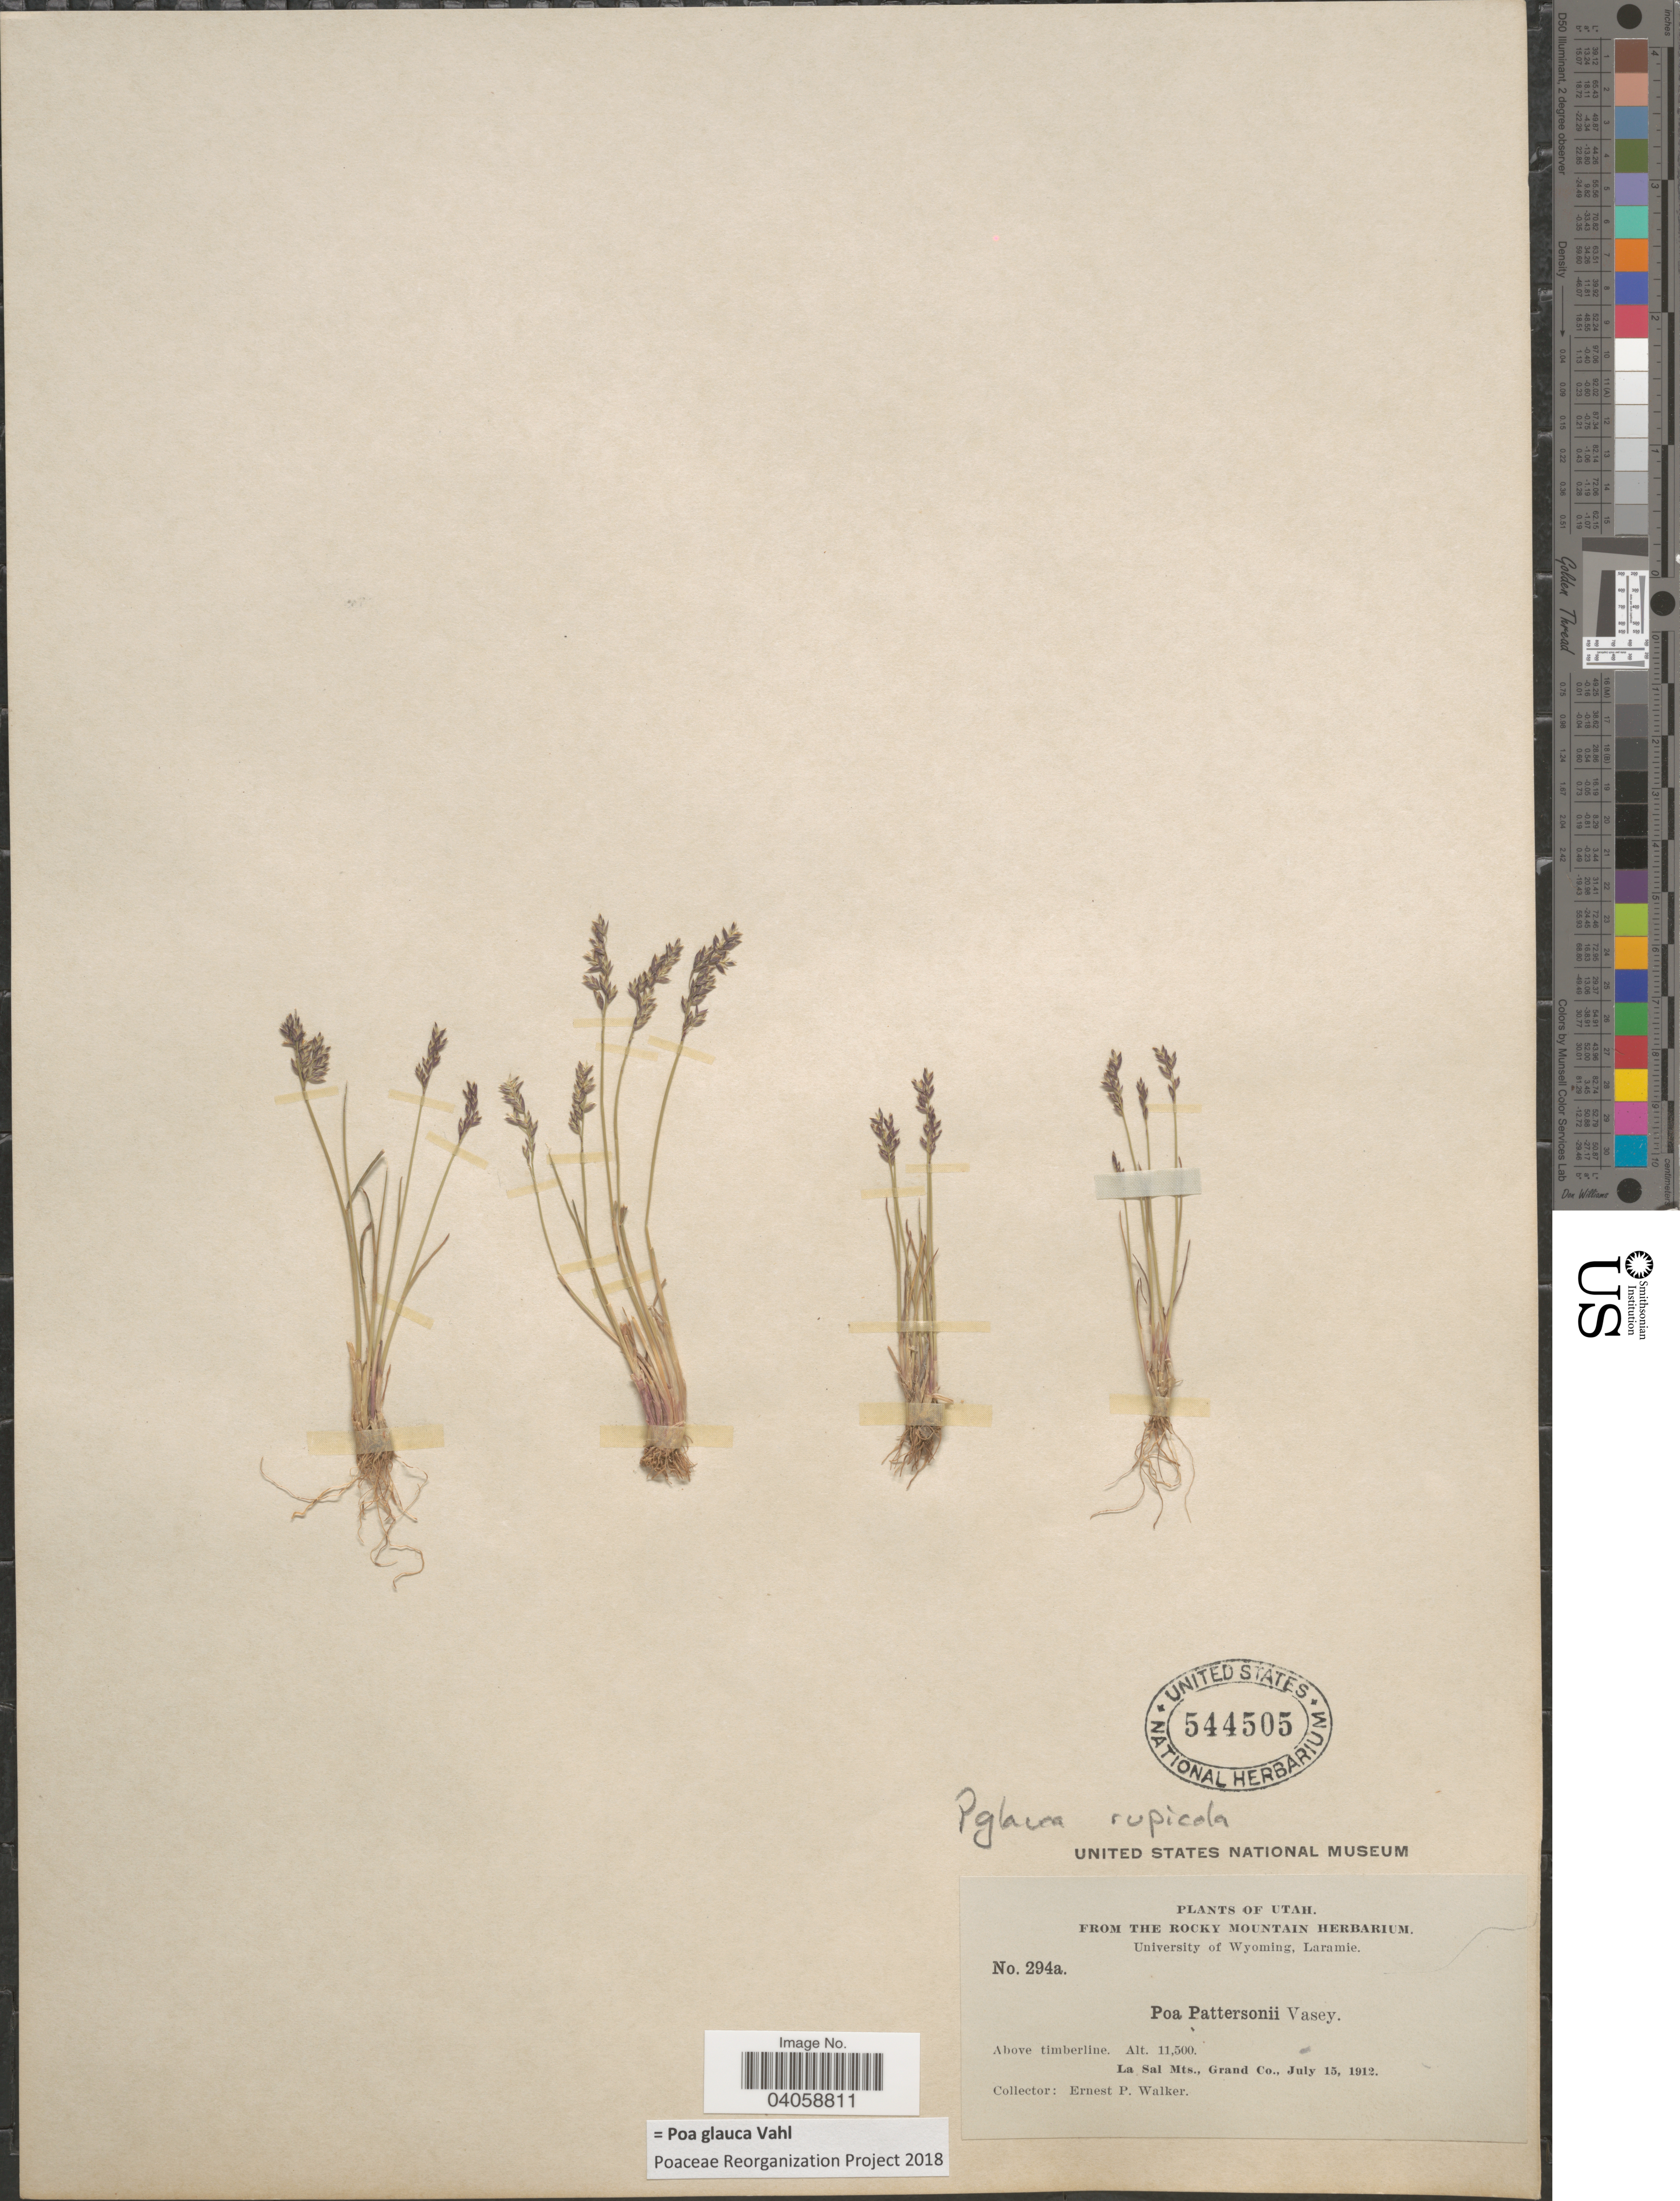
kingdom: Plantae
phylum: Tracheophyta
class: Liliopsida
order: Poales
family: Poaceae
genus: Poa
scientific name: Poa glauca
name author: Vahl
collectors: E. P. Walker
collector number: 294a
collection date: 1912-07-15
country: United States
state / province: Utah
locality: La Sal Mts., Grand Co.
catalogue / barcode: US 544505